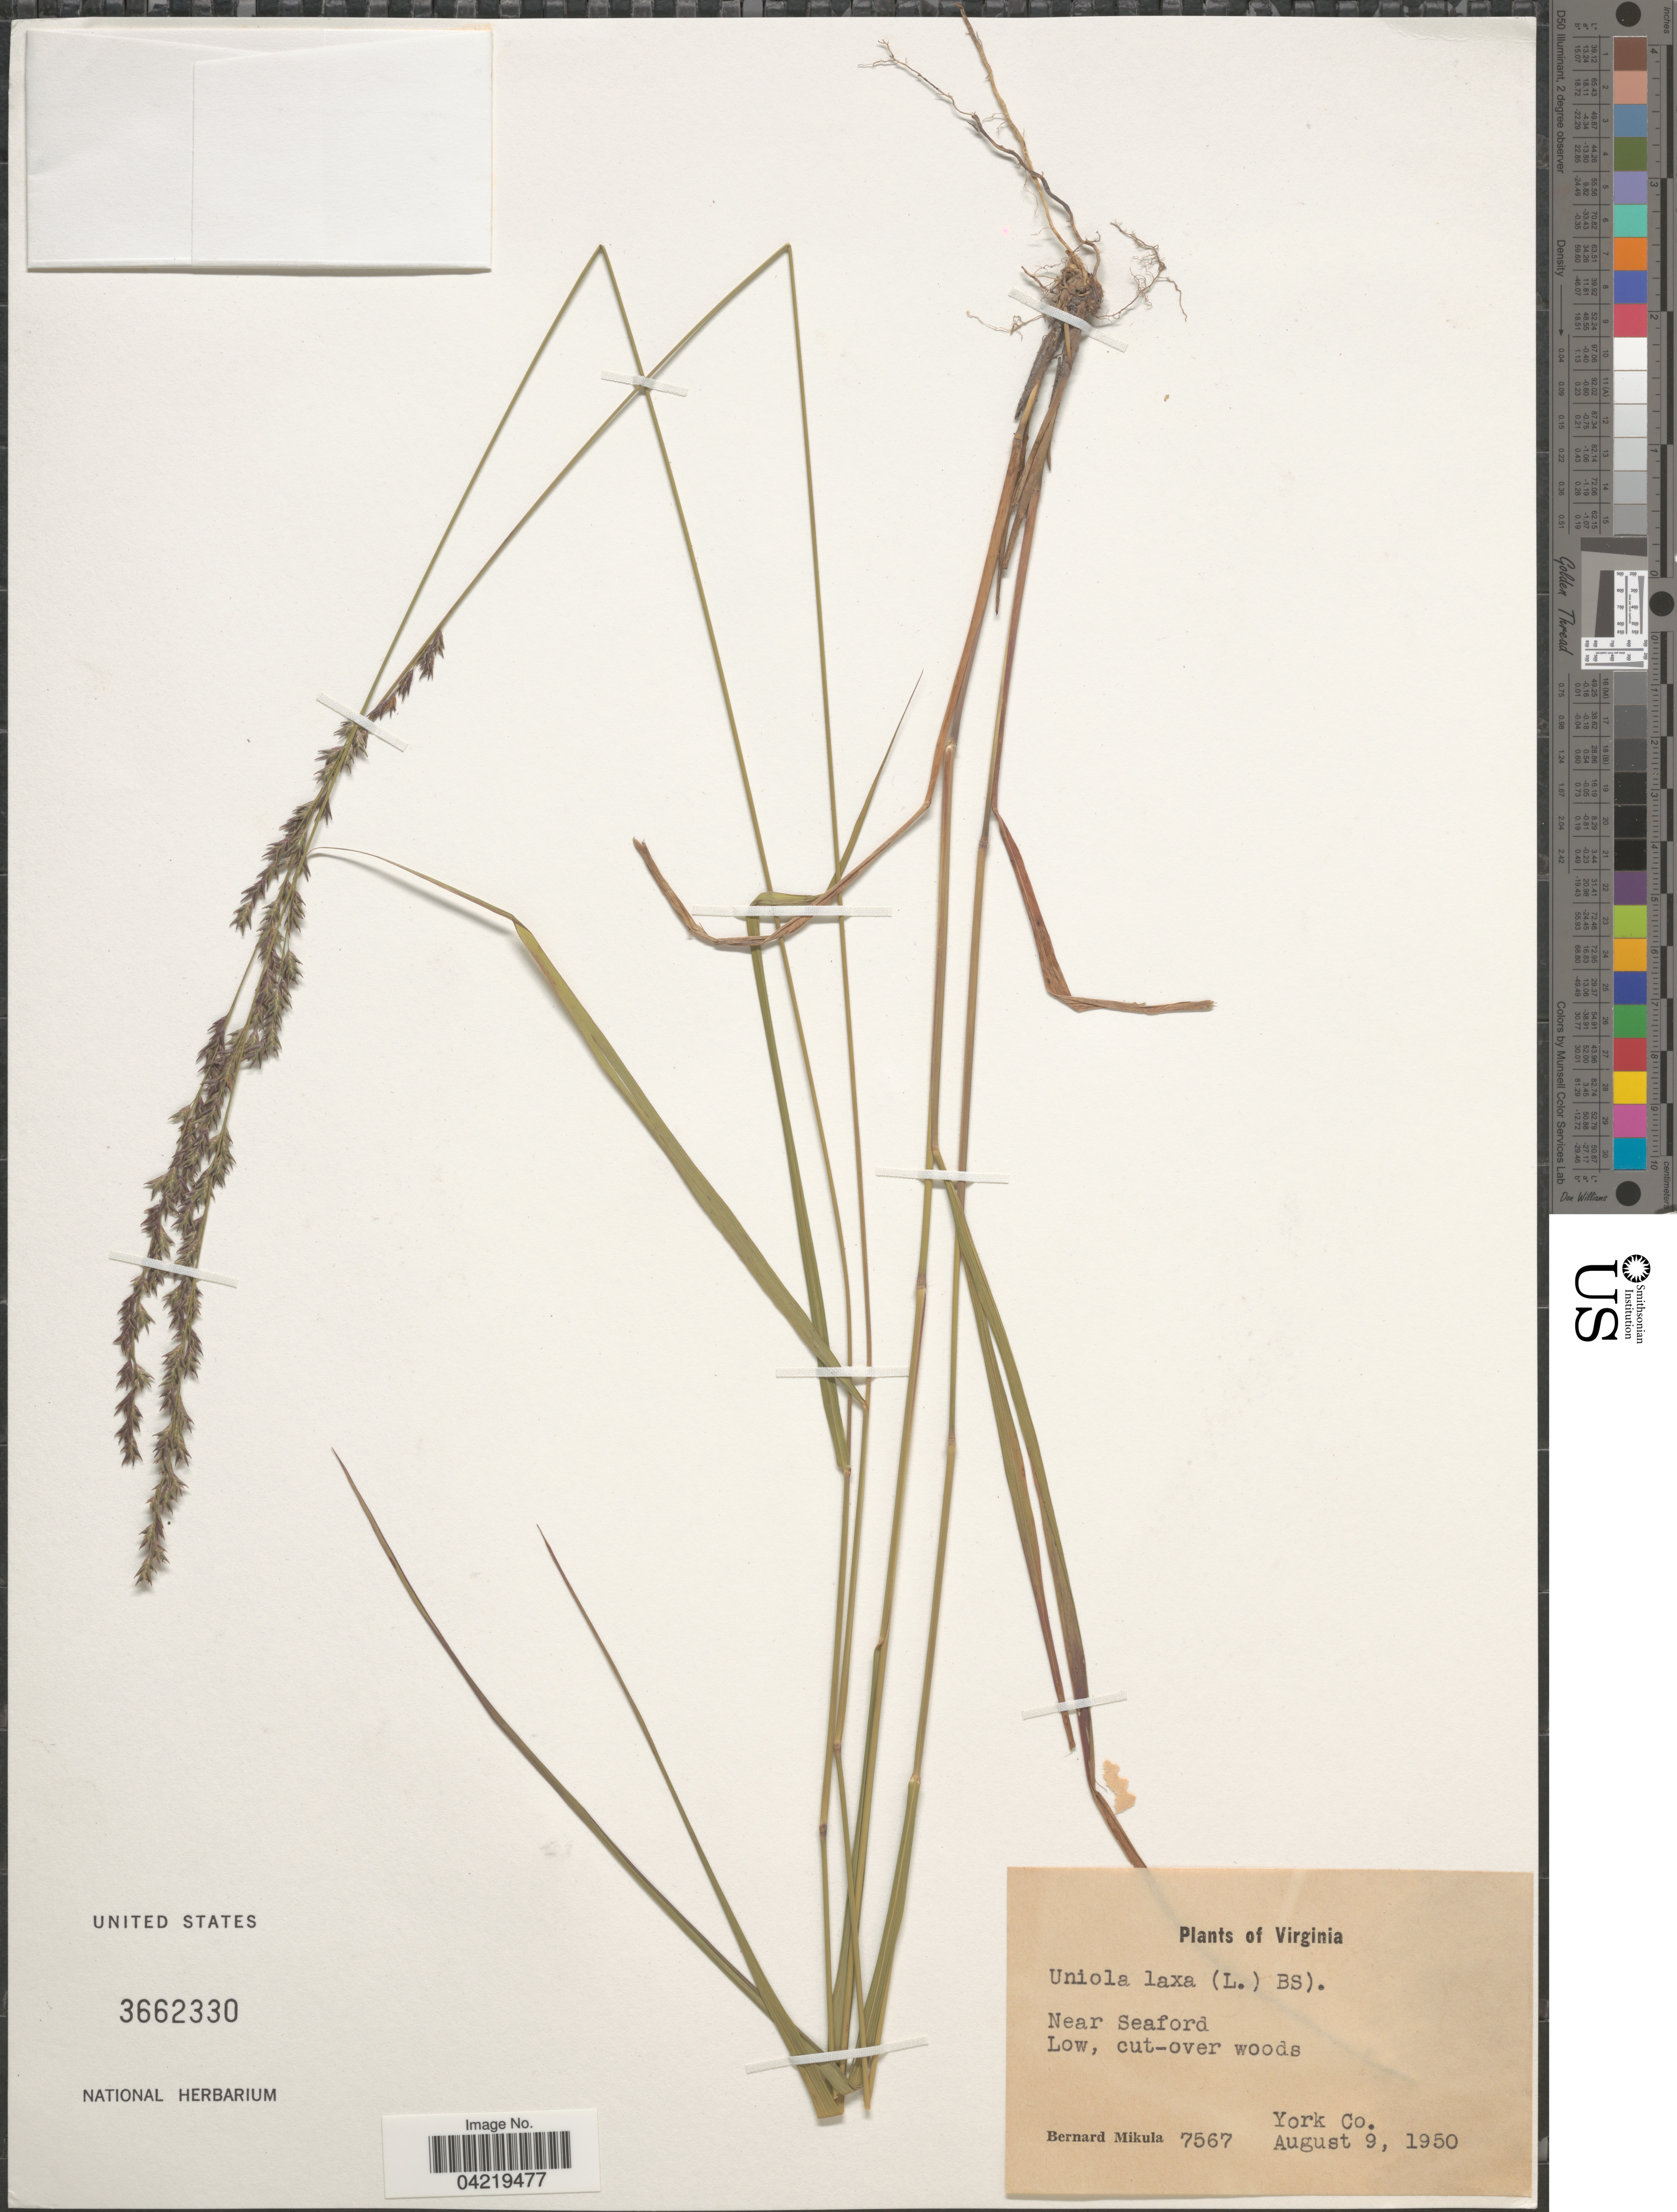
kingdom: Plantae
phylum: Tracheophyta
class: Liliopsida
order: Poales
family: Poaceae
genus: Chasmanthium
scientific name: Chasmanthium laxum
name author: (L.) H.O. Yates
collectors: B. Mikula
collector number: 7567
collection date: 1950-08-09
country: United States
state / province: Virginia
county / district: York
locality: Near Seaford. York Co.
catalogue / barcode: US 3662330